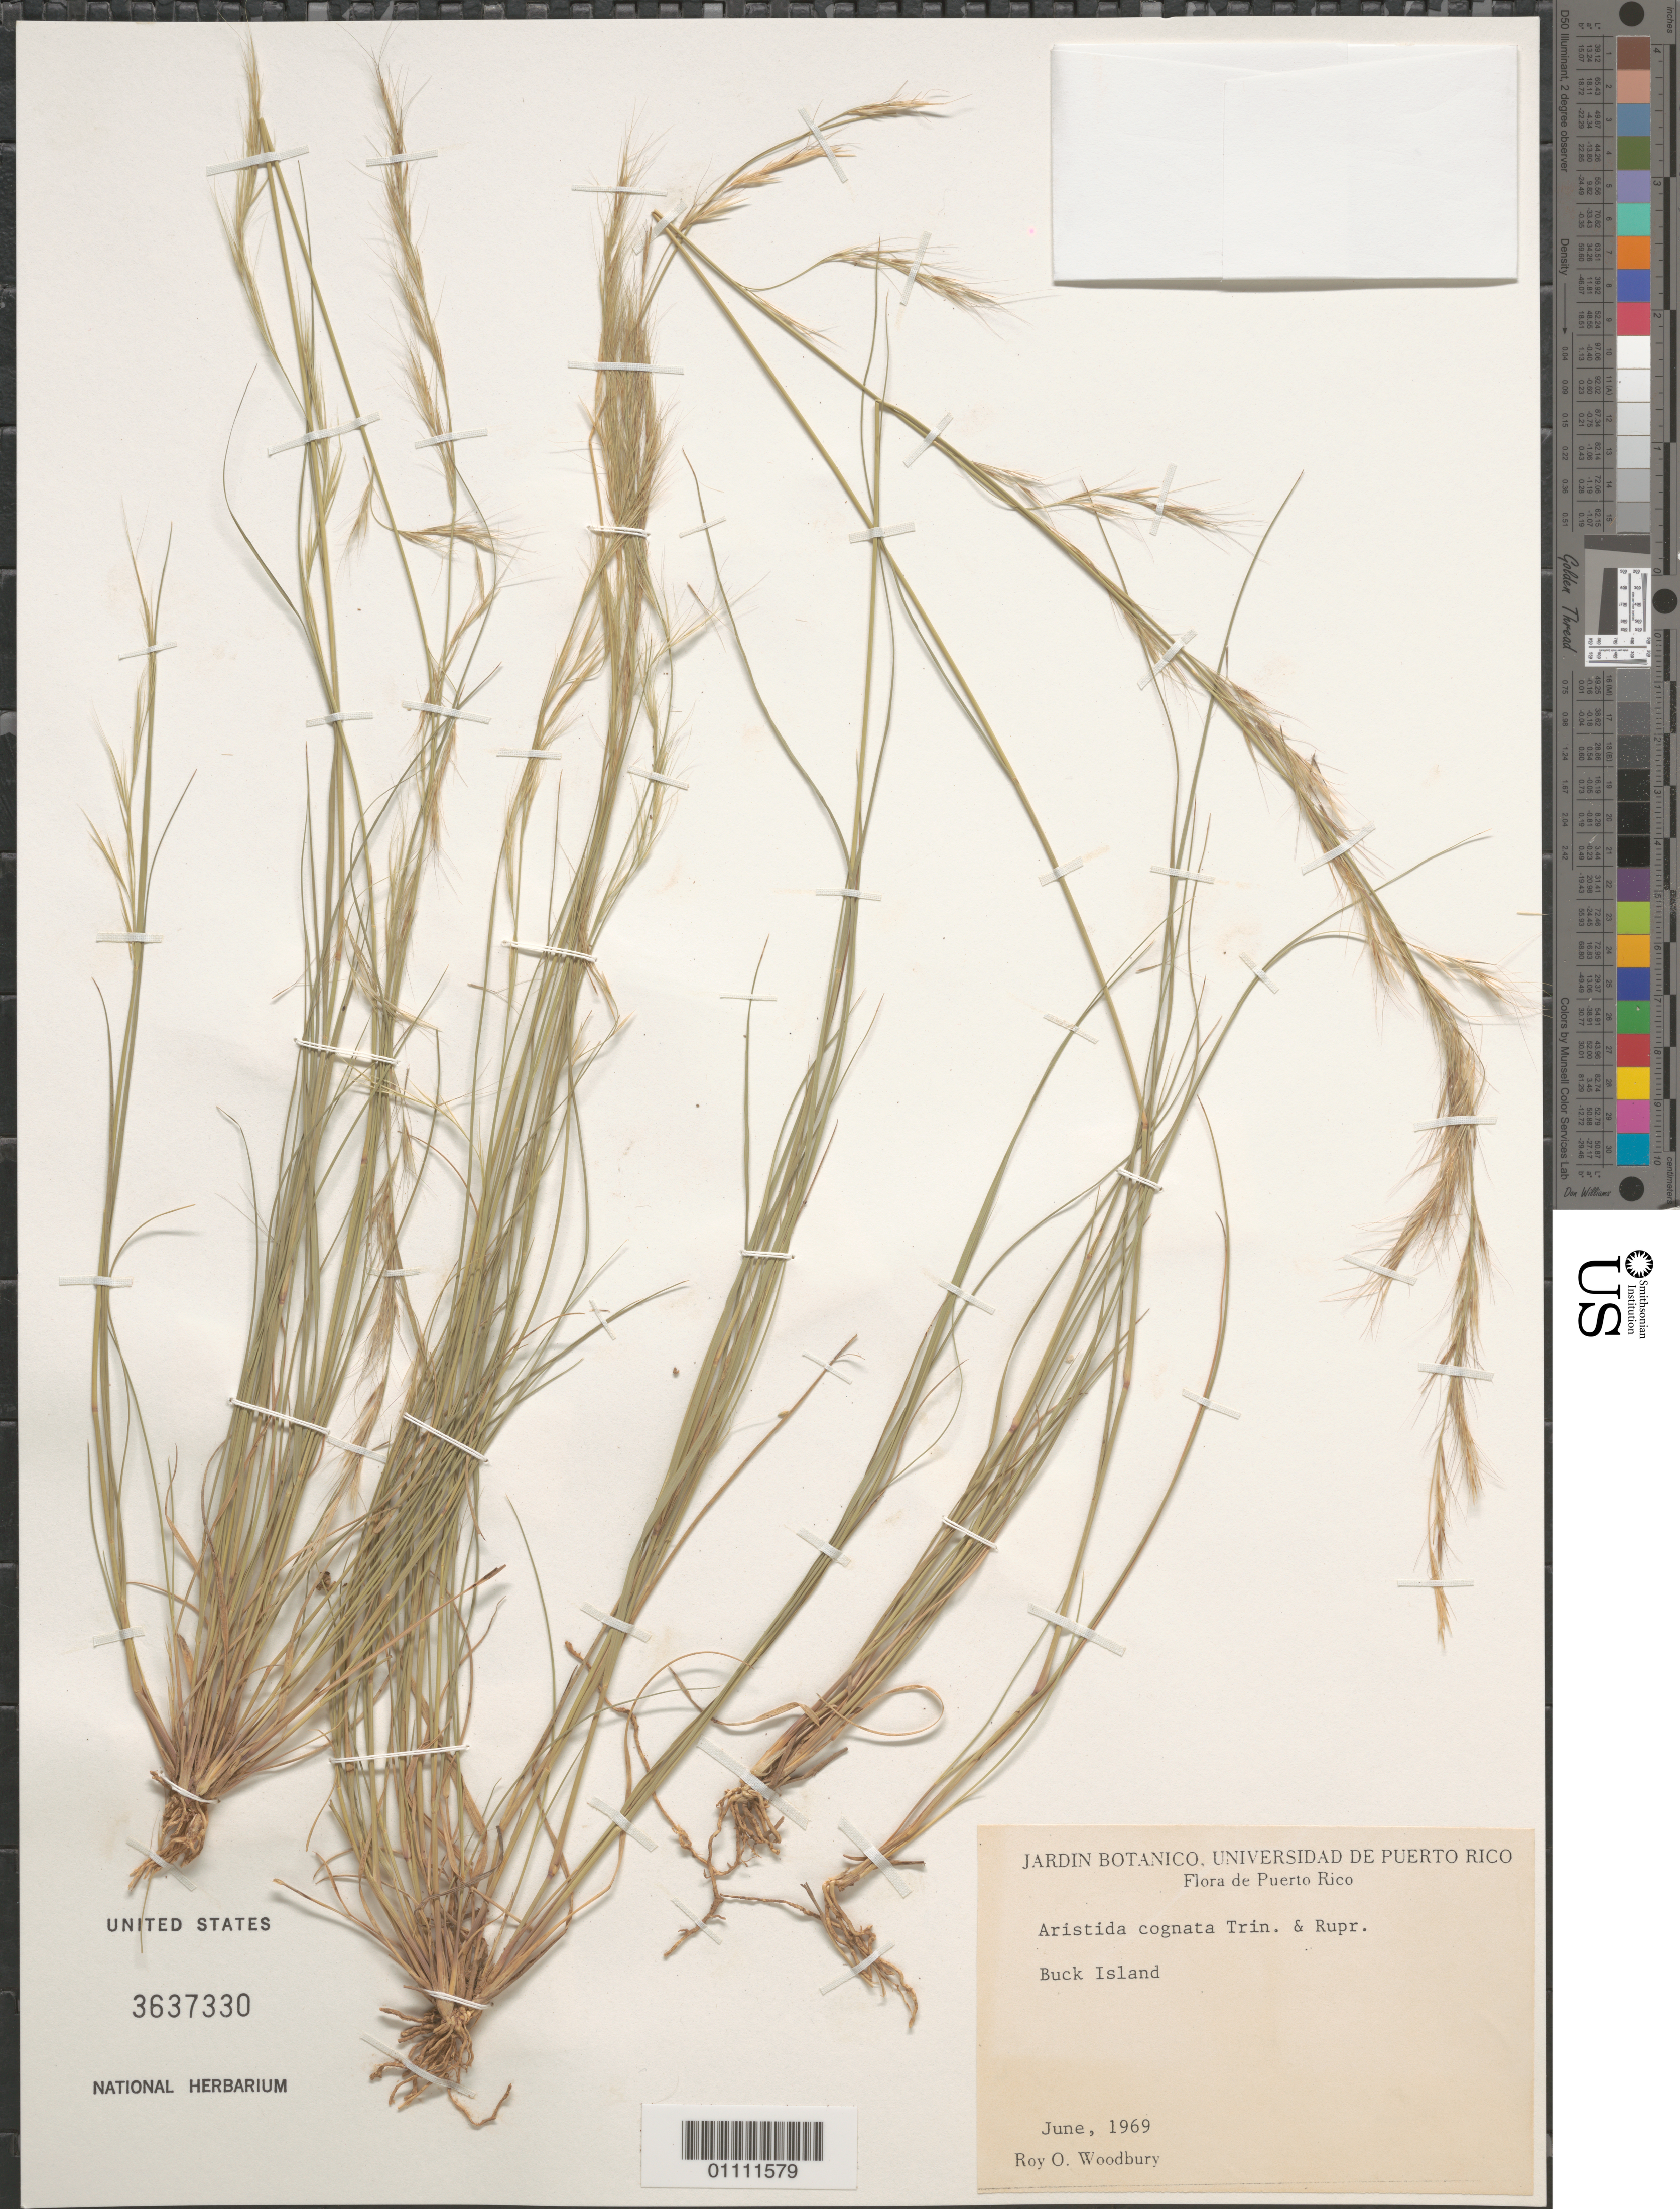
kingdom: Plantae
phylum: Tracheophyta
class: Liliopsida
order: Poales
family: Poaceae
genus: Aristida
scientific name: Aristida cognata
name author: Trin. & Rupr.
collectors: R. O. Woodbury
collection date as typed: Jun 1969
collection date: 1969-06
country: Puerto Rico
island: Buck I.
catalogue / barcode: US 3637330